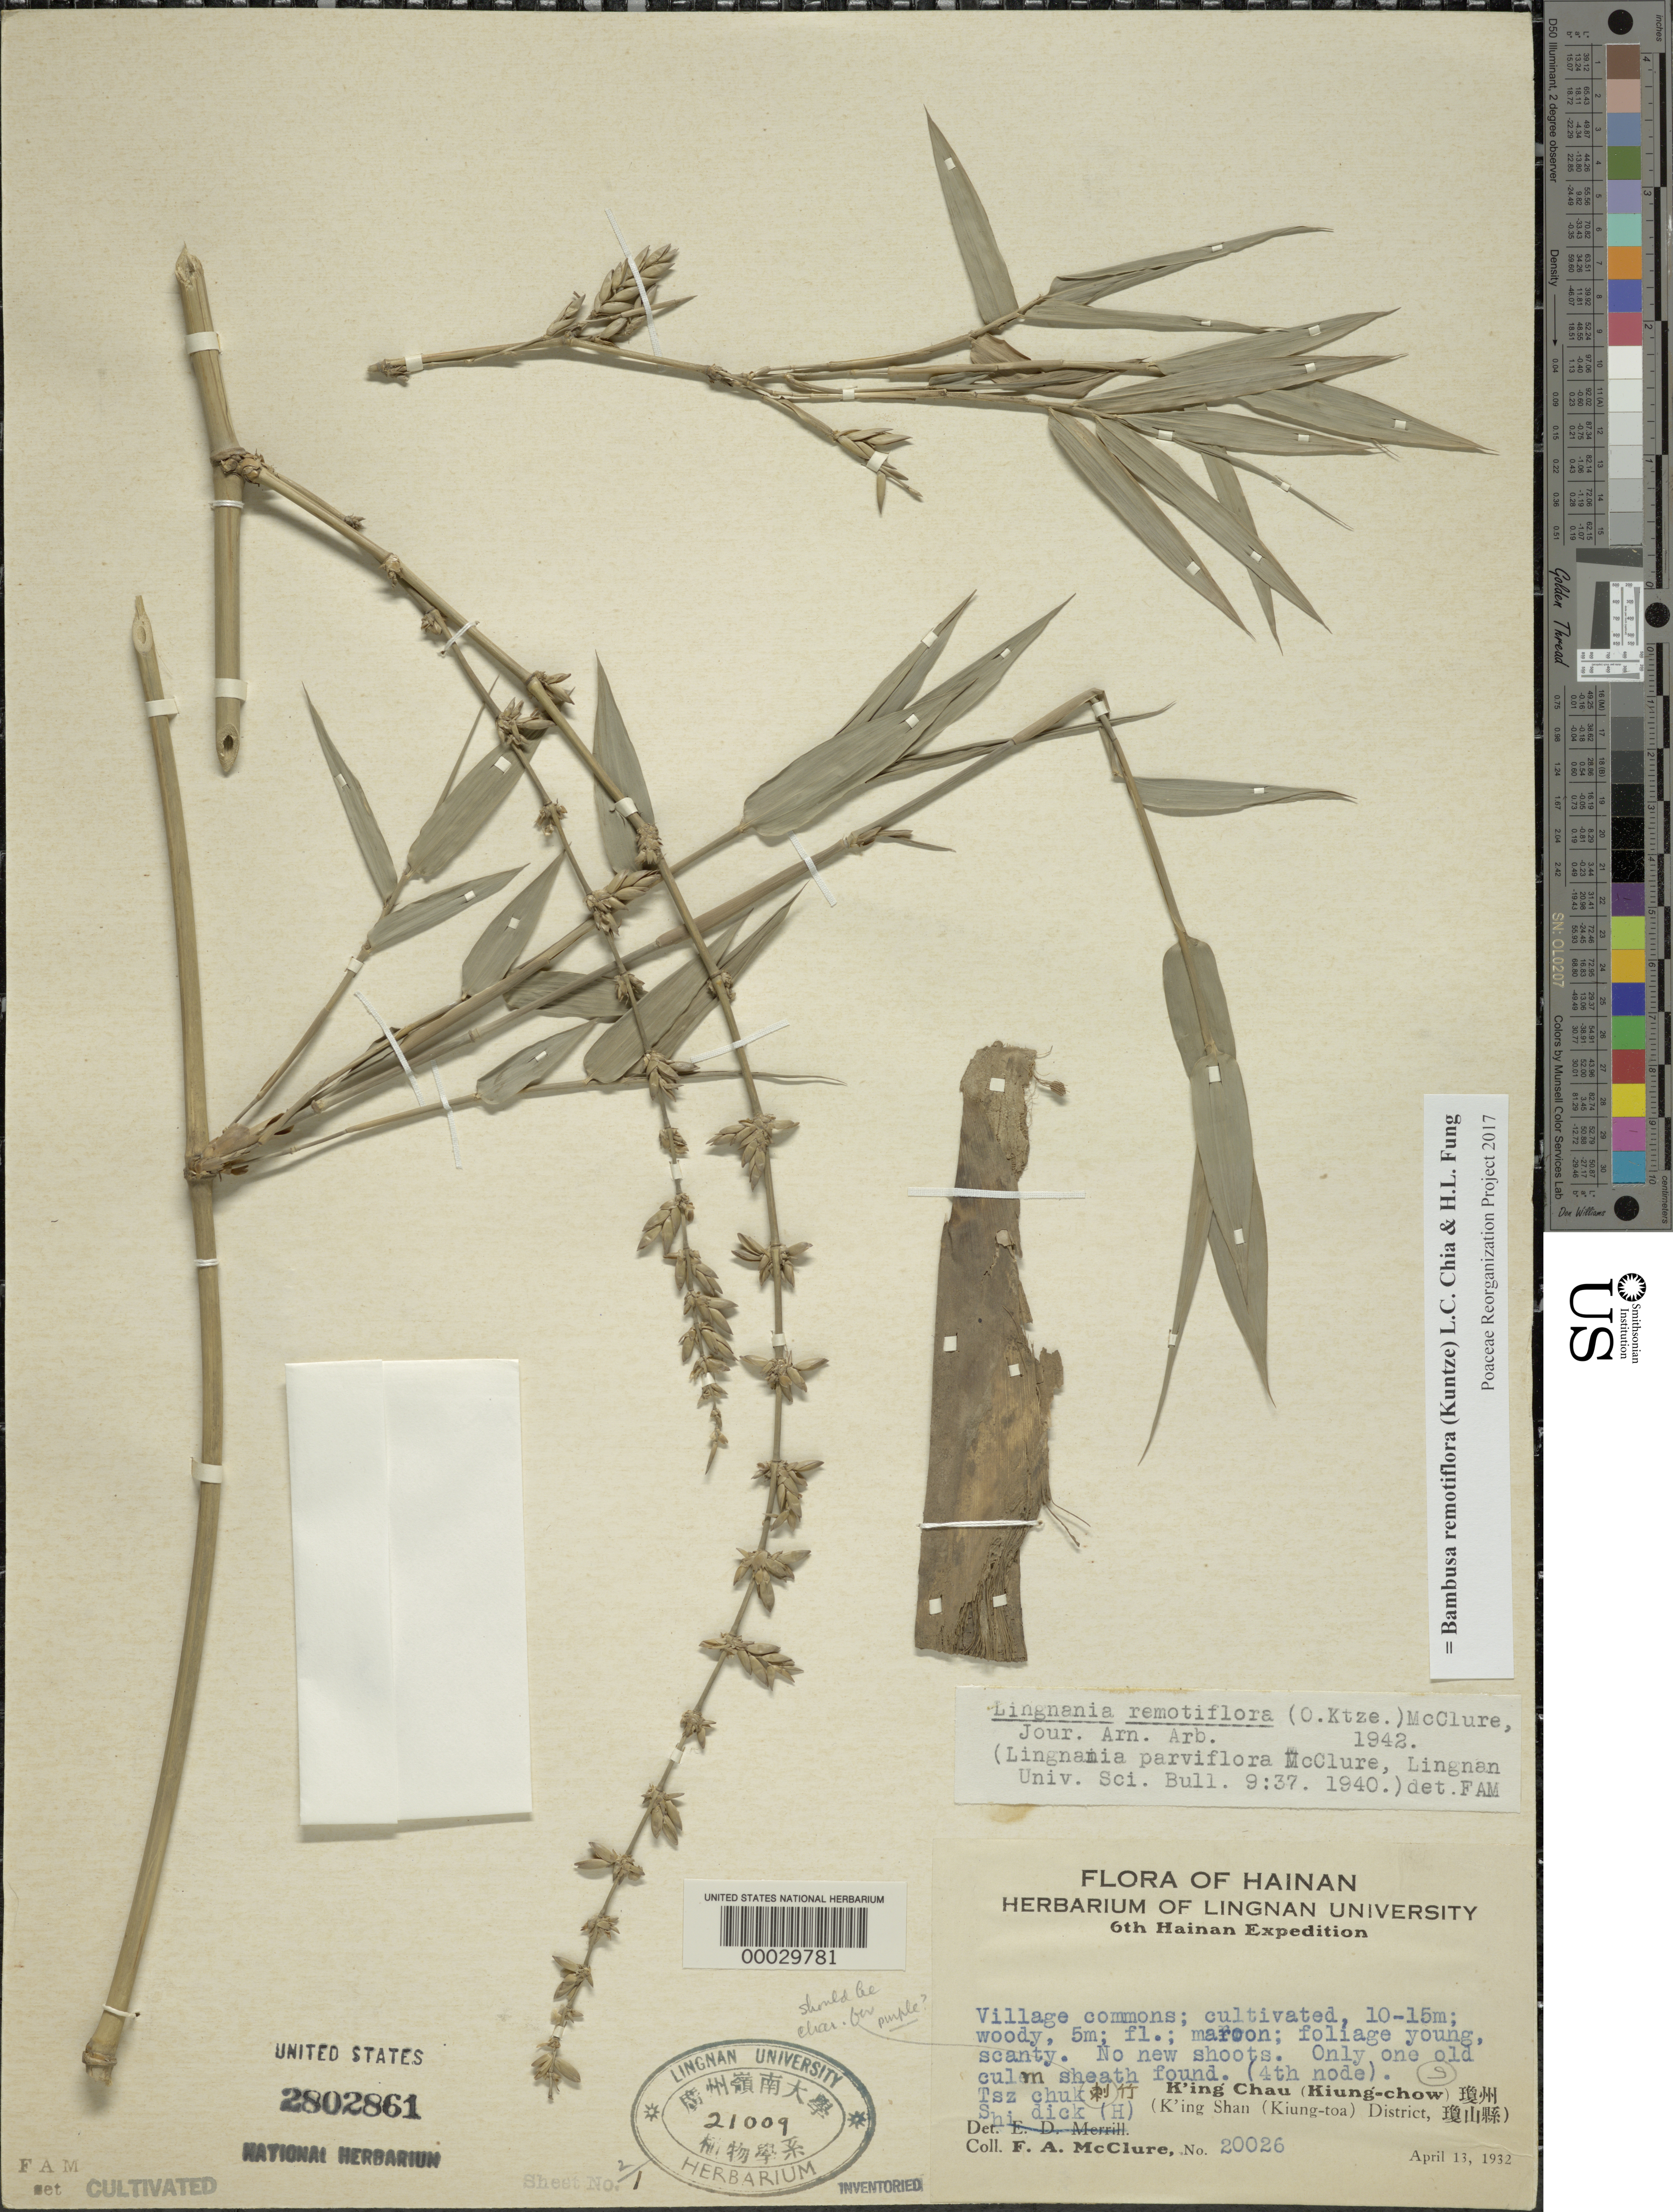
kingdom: Plantae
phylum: Tracheophyta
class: Liliopsida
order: Poales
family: Poaceae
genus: Bambusa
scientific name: Bambusa remotiflora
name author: (Kuntze) Chia & H.L. Fung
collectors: F. A. McClure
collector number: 20026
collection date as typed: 13 Apr 1932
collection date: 1932-04-13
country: China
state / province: Hainan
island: Hainan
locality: King chau (kiung-chow)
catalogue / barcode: US 2802861